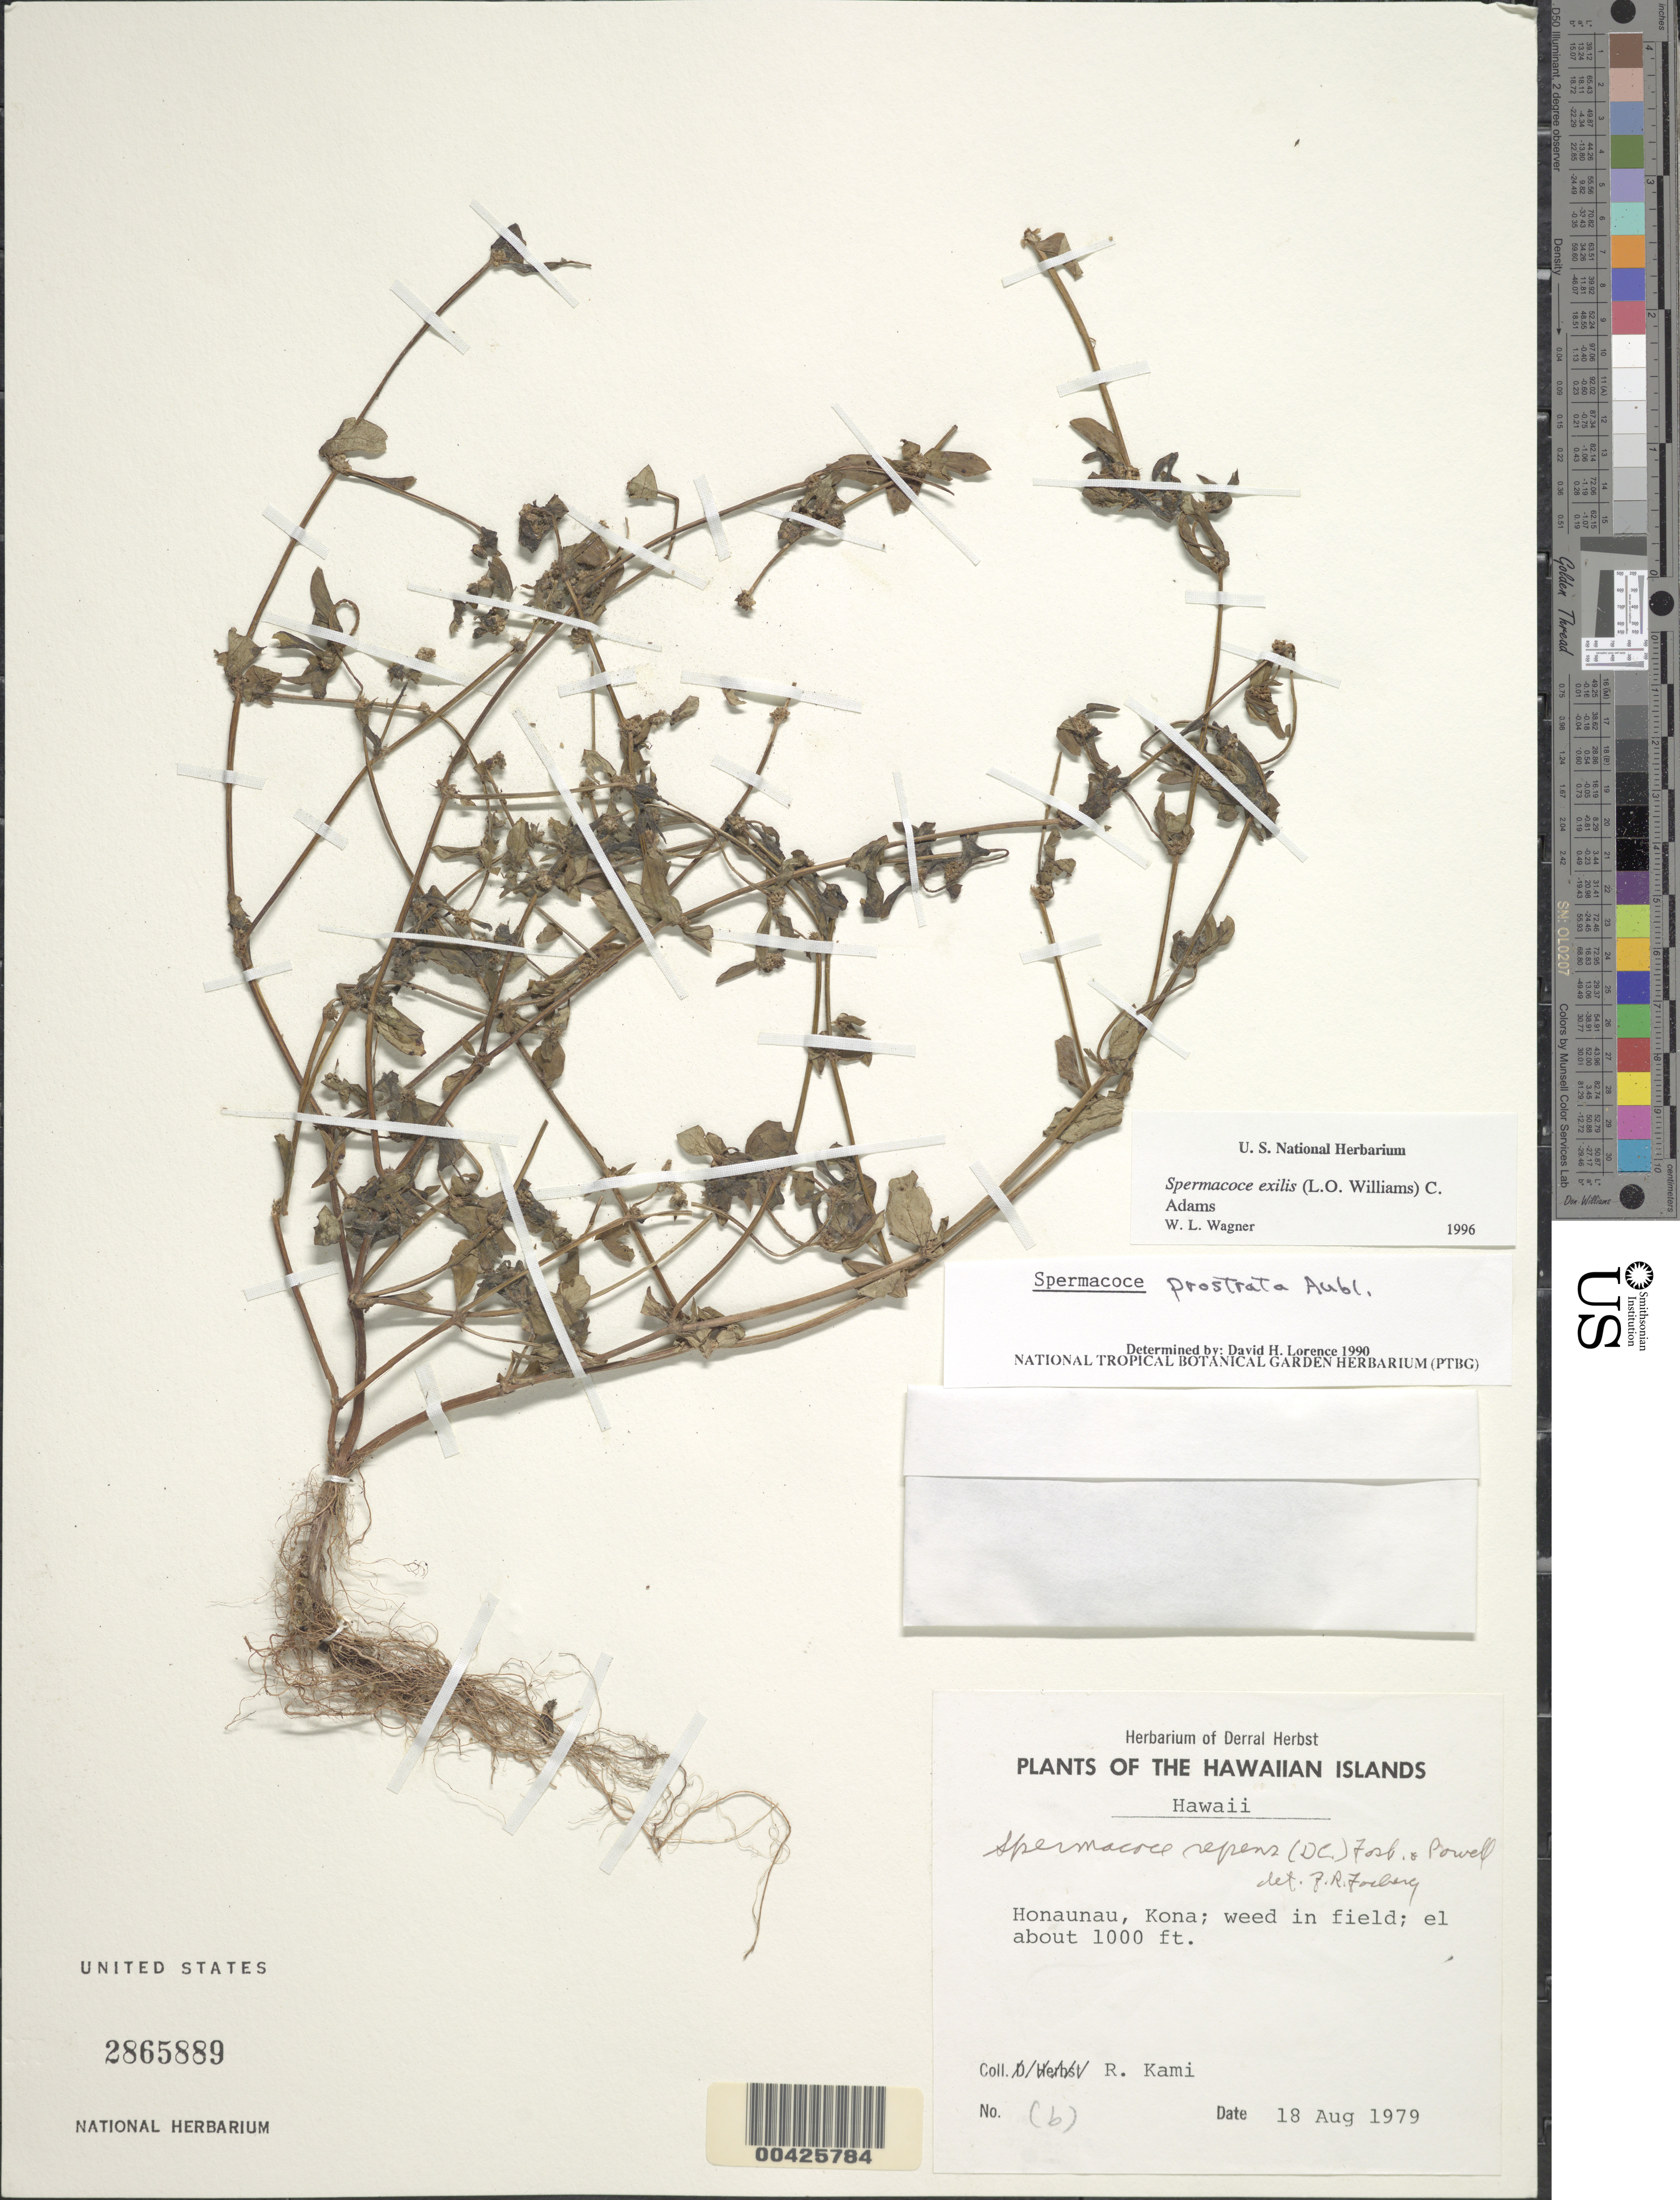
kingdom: Plantae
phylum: Tracheophyta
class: Magnoliopsida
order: Gentianales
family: Rubiaceae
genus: Spermacoce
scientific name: Spermacoce exilis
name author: (L.O. Williams) C.D. Adams ex W.C. Burger & C.M. Taylor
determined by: Wagner, W. L., (BOT), Smithsonian Institution - National Museum of Natural History (UNITED STATES)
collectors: R. Kami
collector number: (b)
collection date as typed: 18 Aug 1979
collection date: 1979-08-18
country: United States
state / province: Hawaii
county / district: Hawaii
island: Hawaii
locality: Honaunau, Kona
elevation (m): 305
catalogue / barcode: US 2865889